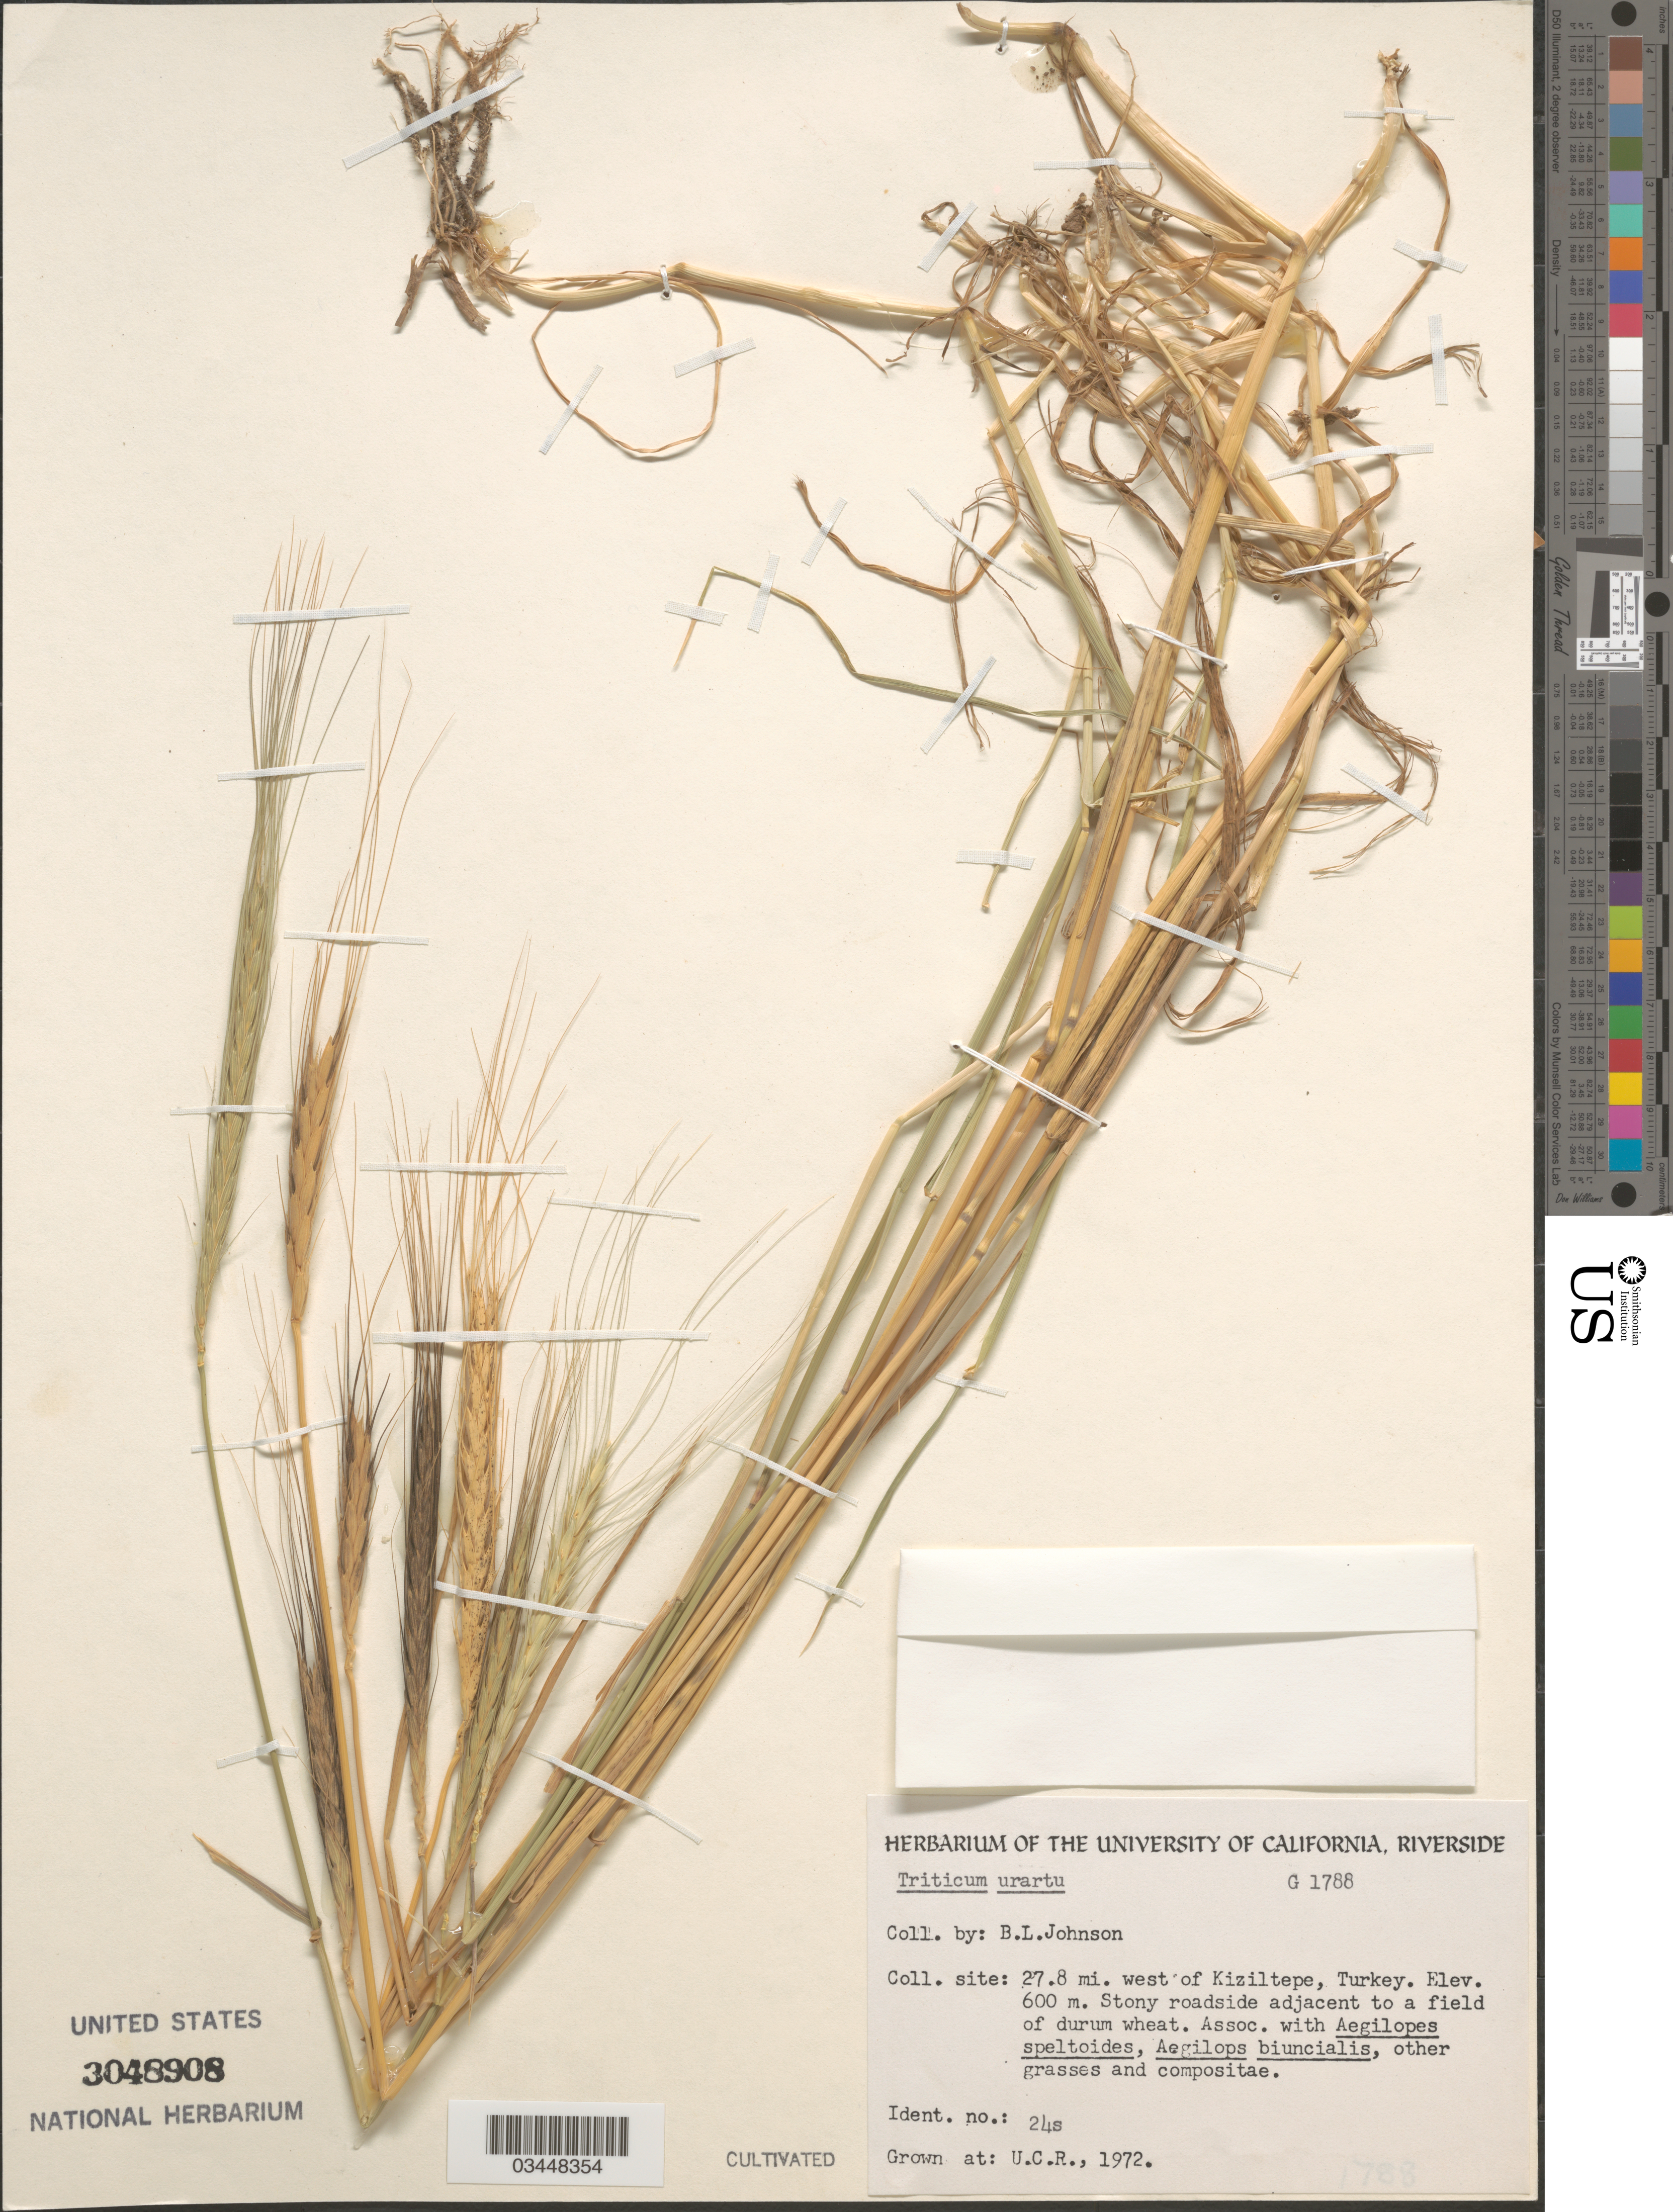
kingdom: Plantae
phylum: Tracheophyta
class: Liliopsida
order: Poales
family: Poaceae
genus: Triticum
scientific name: Triticum urartu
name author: Thumanjan ex Gandilyan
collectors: ex herb. Univ. of California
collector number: G1788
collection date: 1972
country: United States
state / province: California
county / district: Riverside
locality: U.C.R.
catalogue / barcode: US 3048908